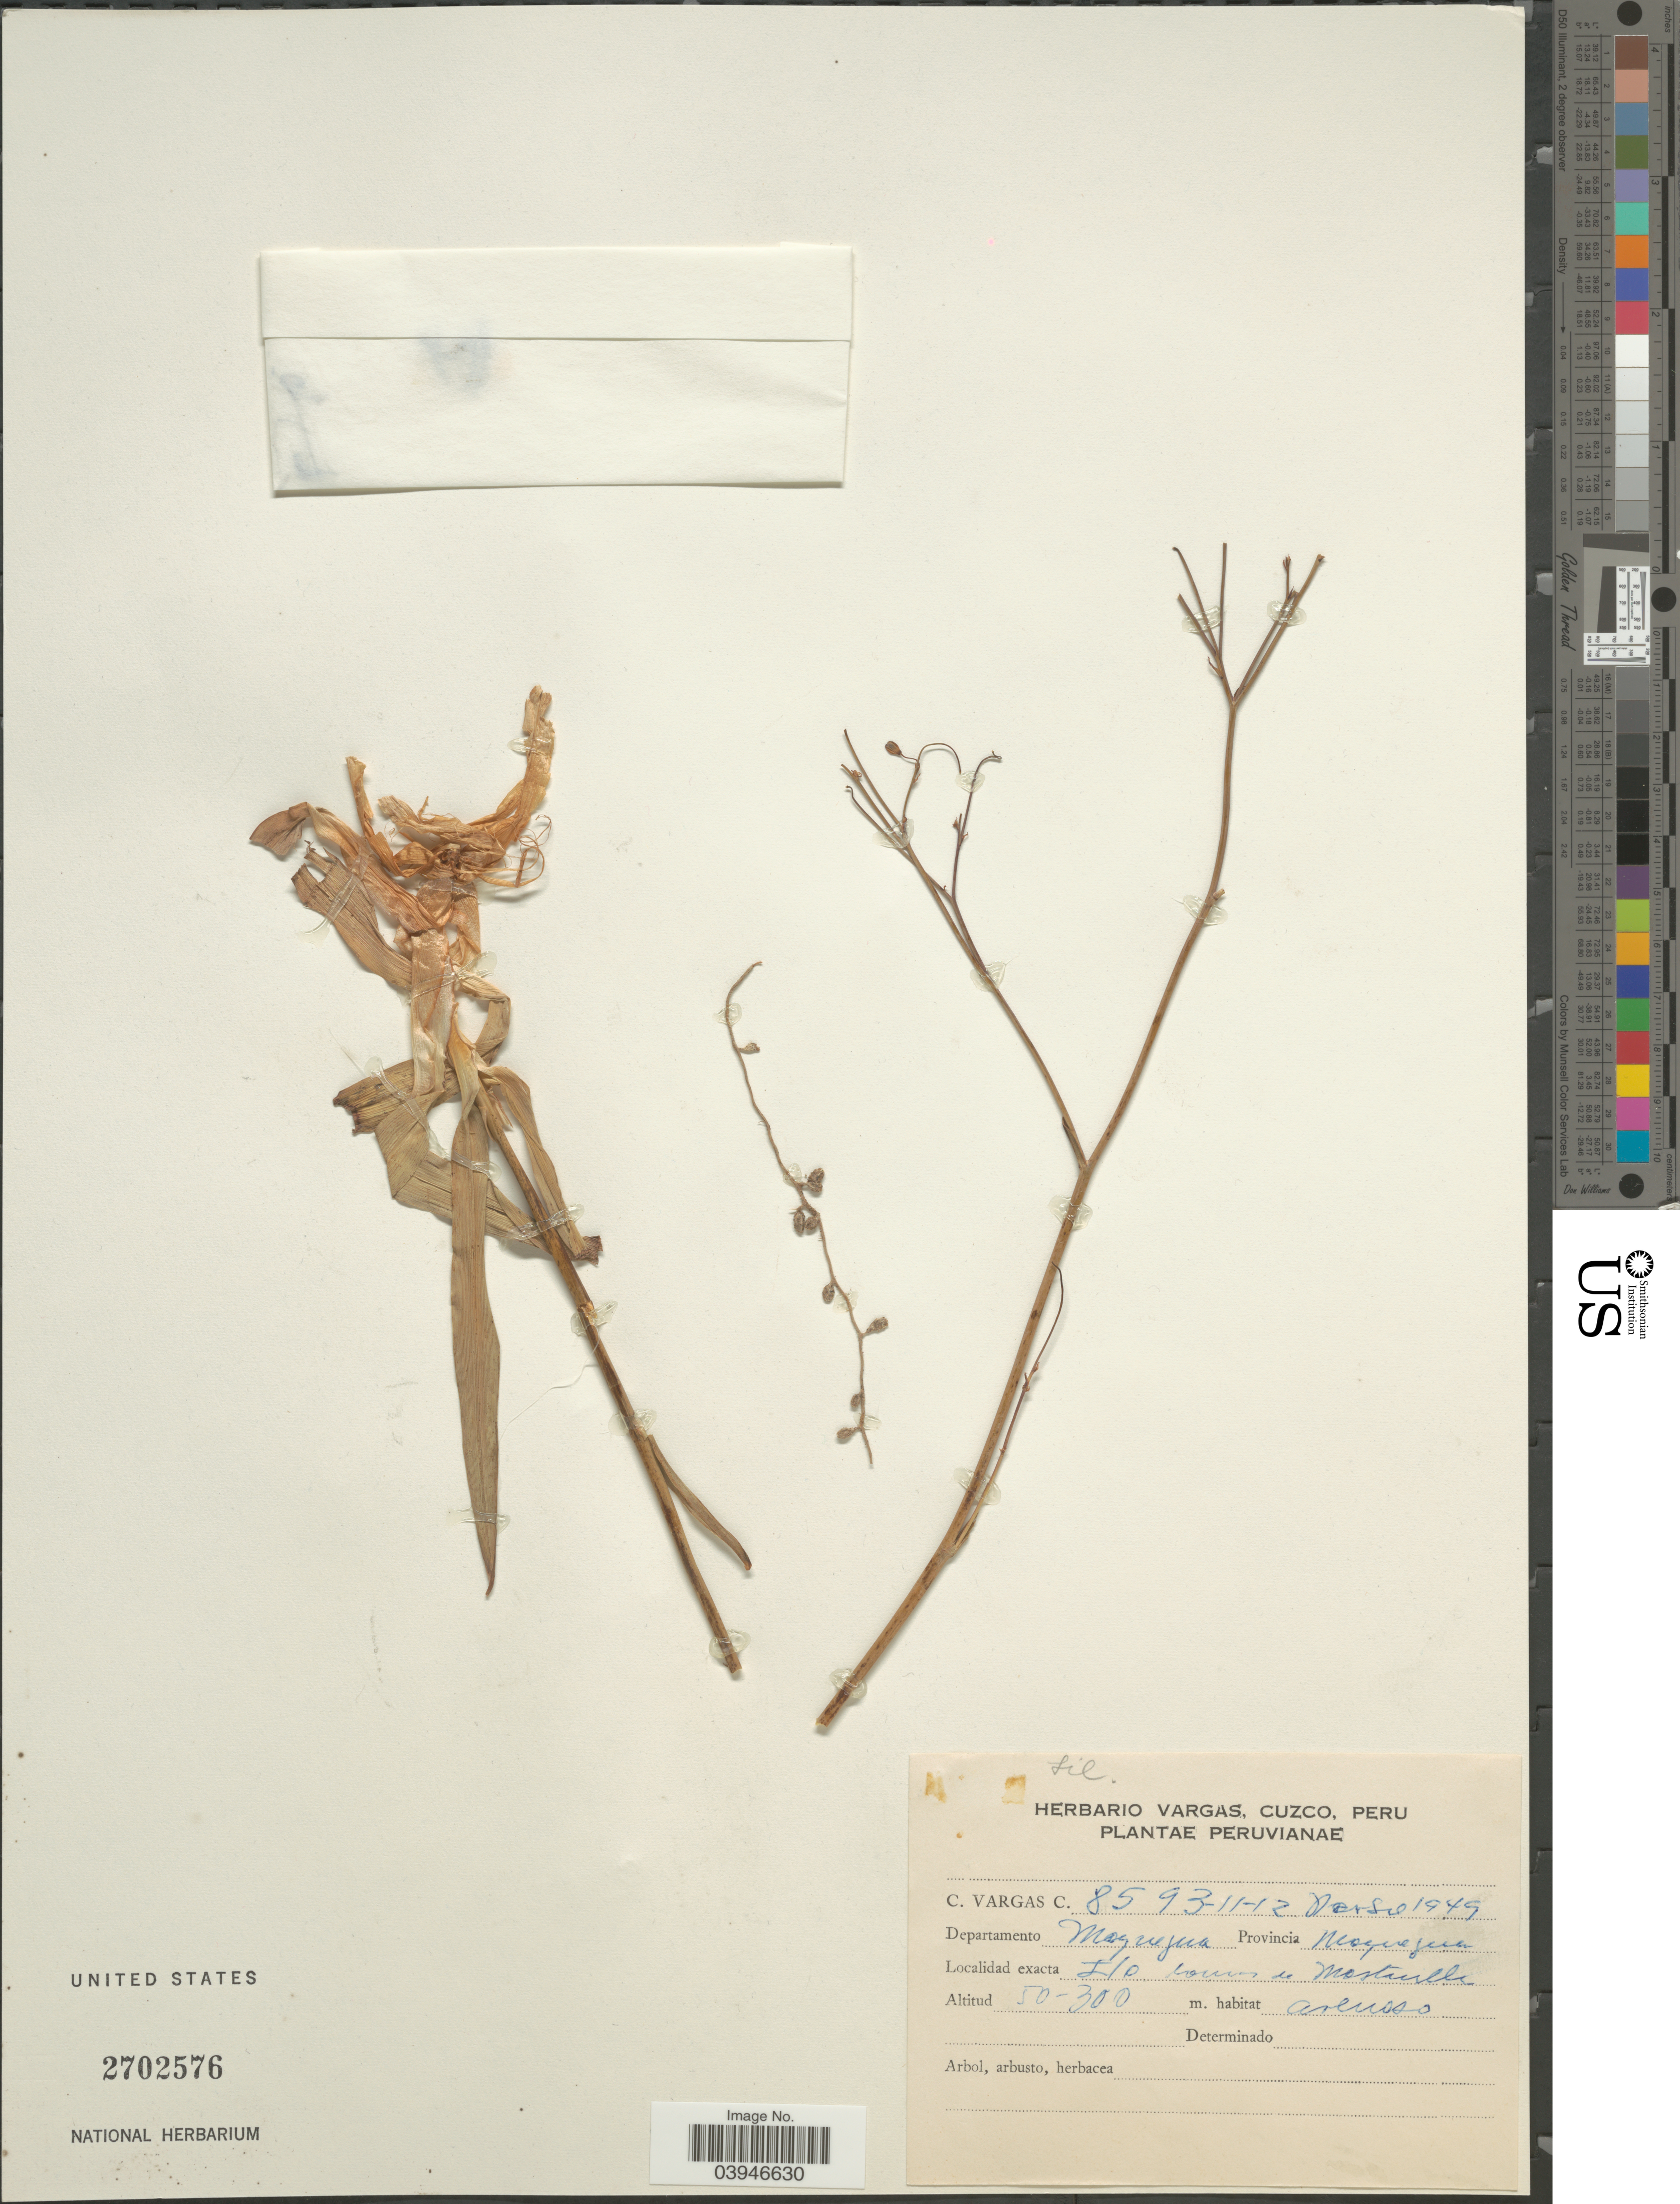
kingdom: Plantae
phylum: Tracheophyta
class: Liliopsida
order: Liliales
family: Liliaceae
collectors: C. Vargas Calderón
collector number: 85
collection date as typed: Transcribed d/m/y: 12/11/93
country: Peru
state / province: Moquegua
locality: Ilo, lomas de Mostacilla, Departamento Moquegua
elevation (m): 50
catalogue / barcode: US 2702576